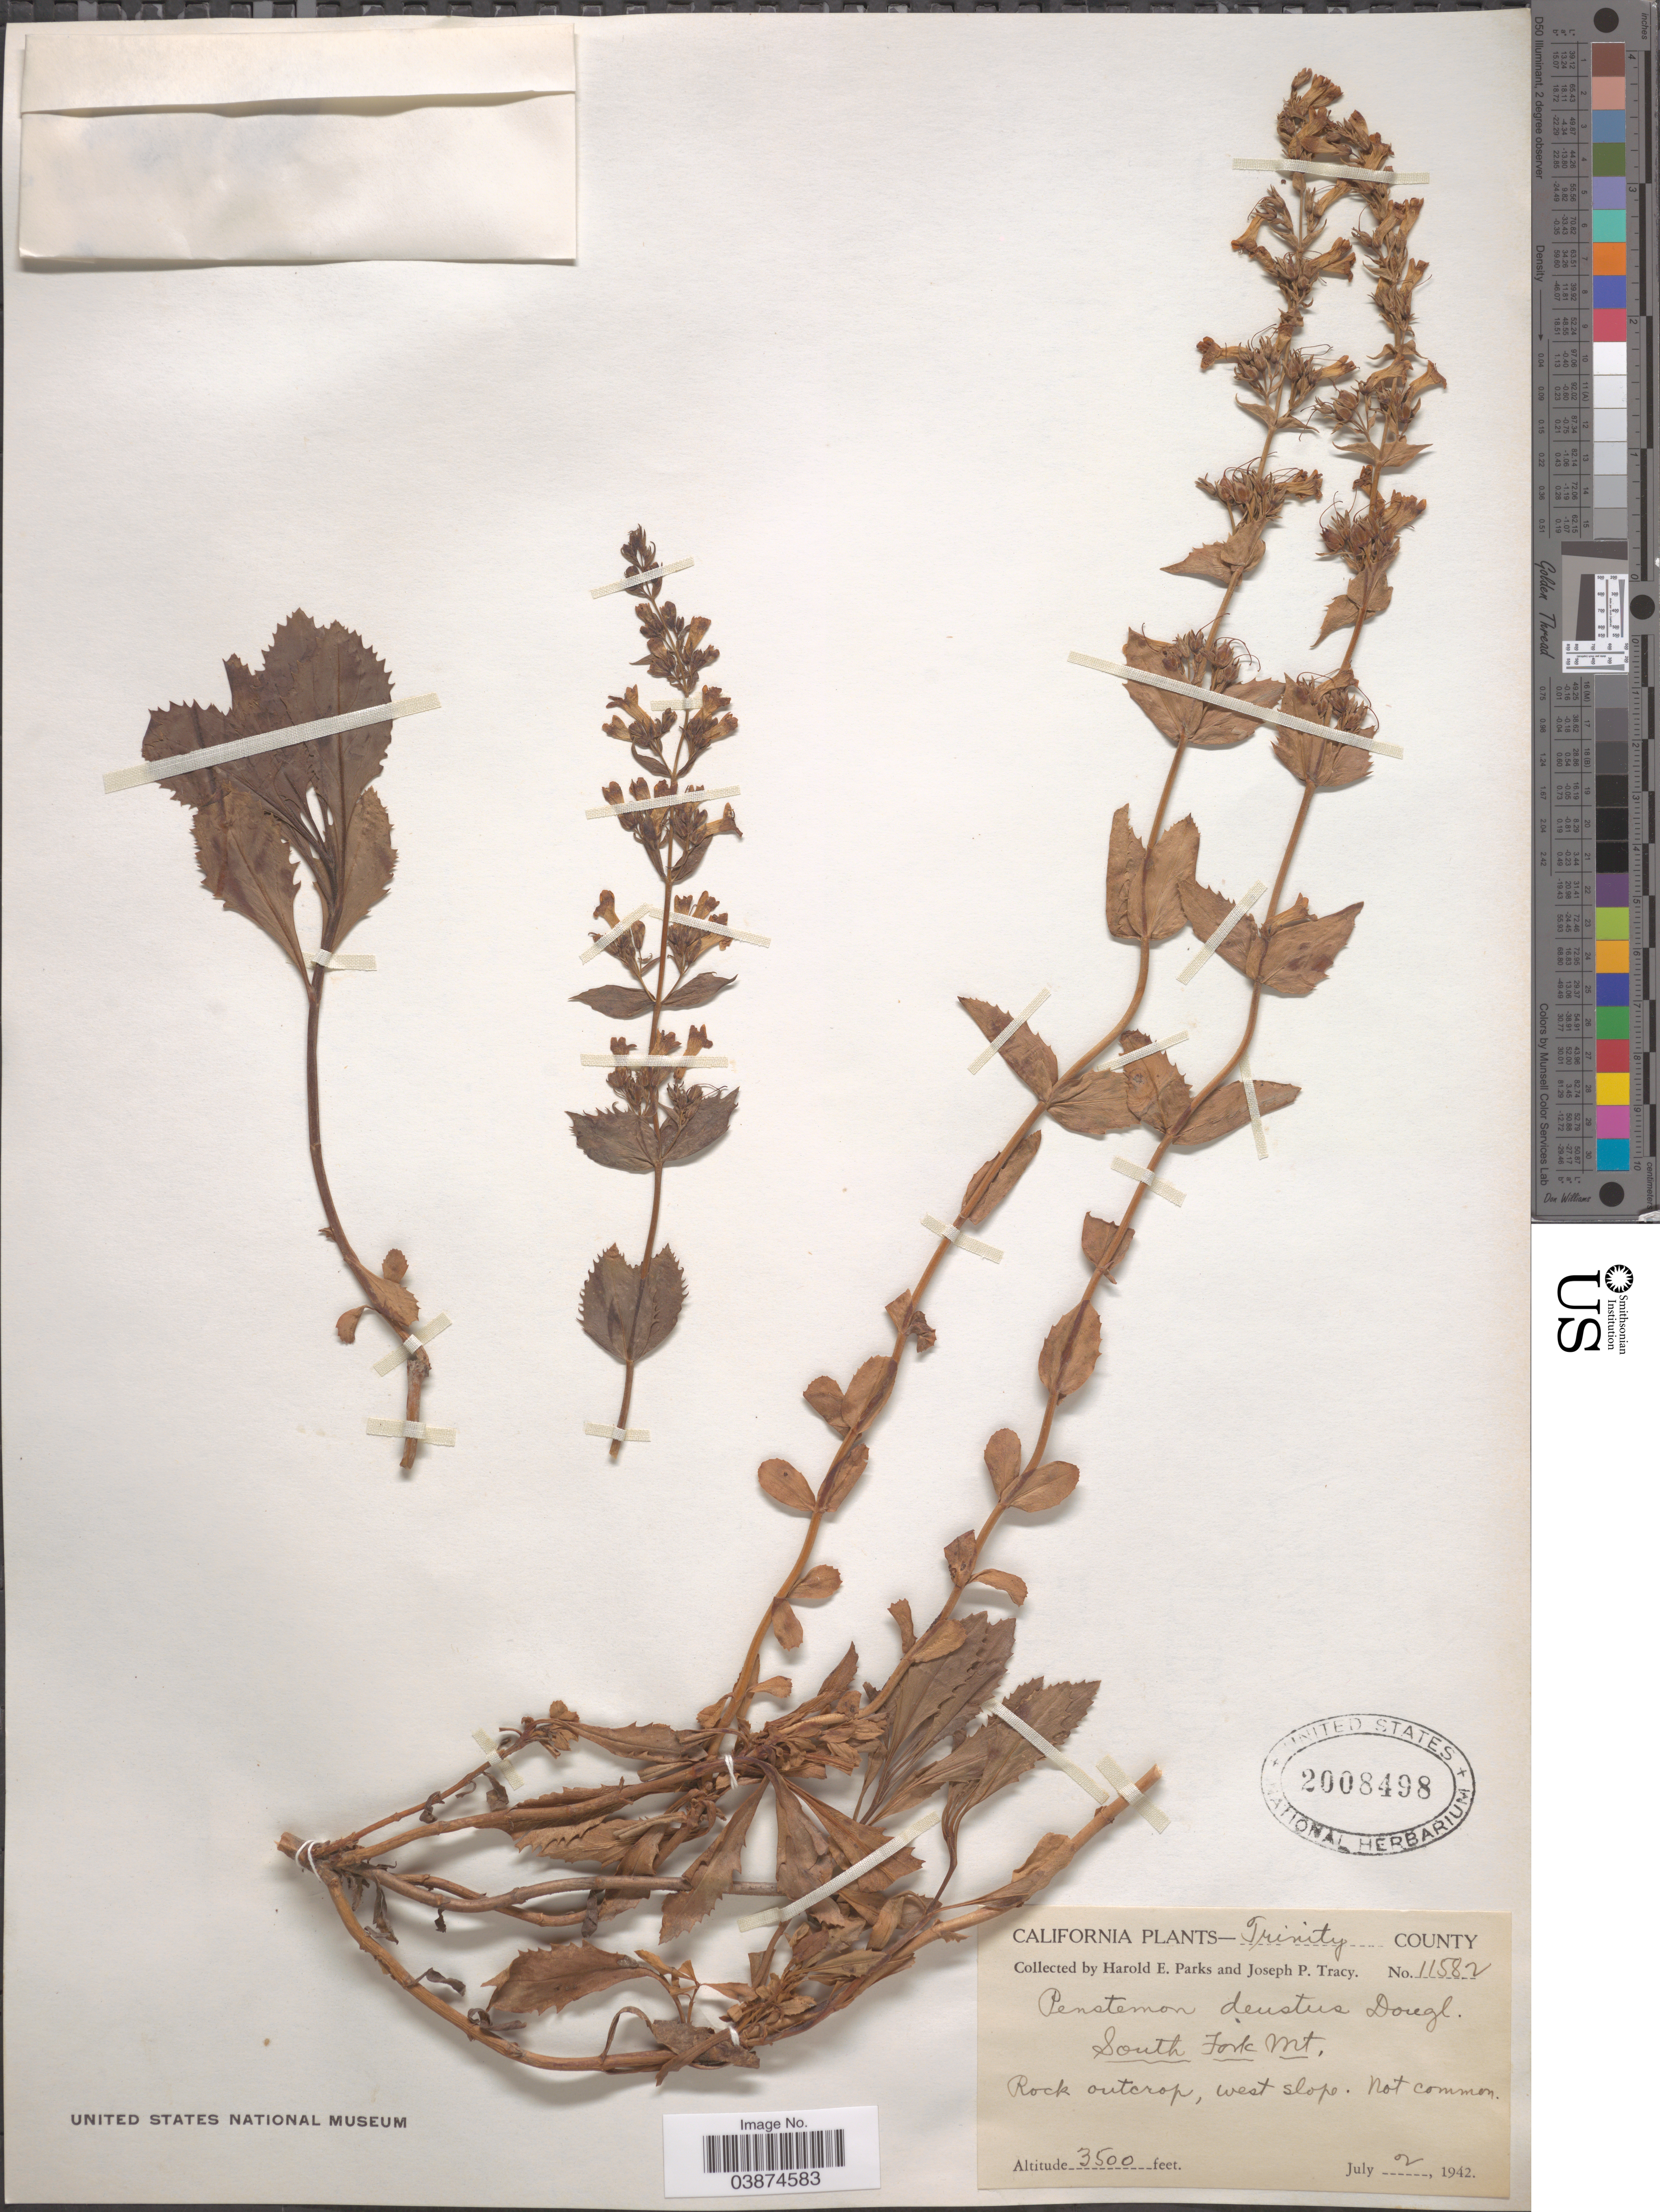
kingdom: Plantae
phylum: Tracheophyta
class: Magnoliopsida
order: Lamiales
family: Plantaginaceae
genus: Penstemon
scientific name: Penstemon deustus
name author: Douglas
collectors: H. E. Parks & J. Tracy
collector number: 11582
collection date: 1942-07-02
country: United States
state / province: California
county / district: Trinity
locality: Trinity County. South Fork Mt.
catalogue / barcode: US 2008498